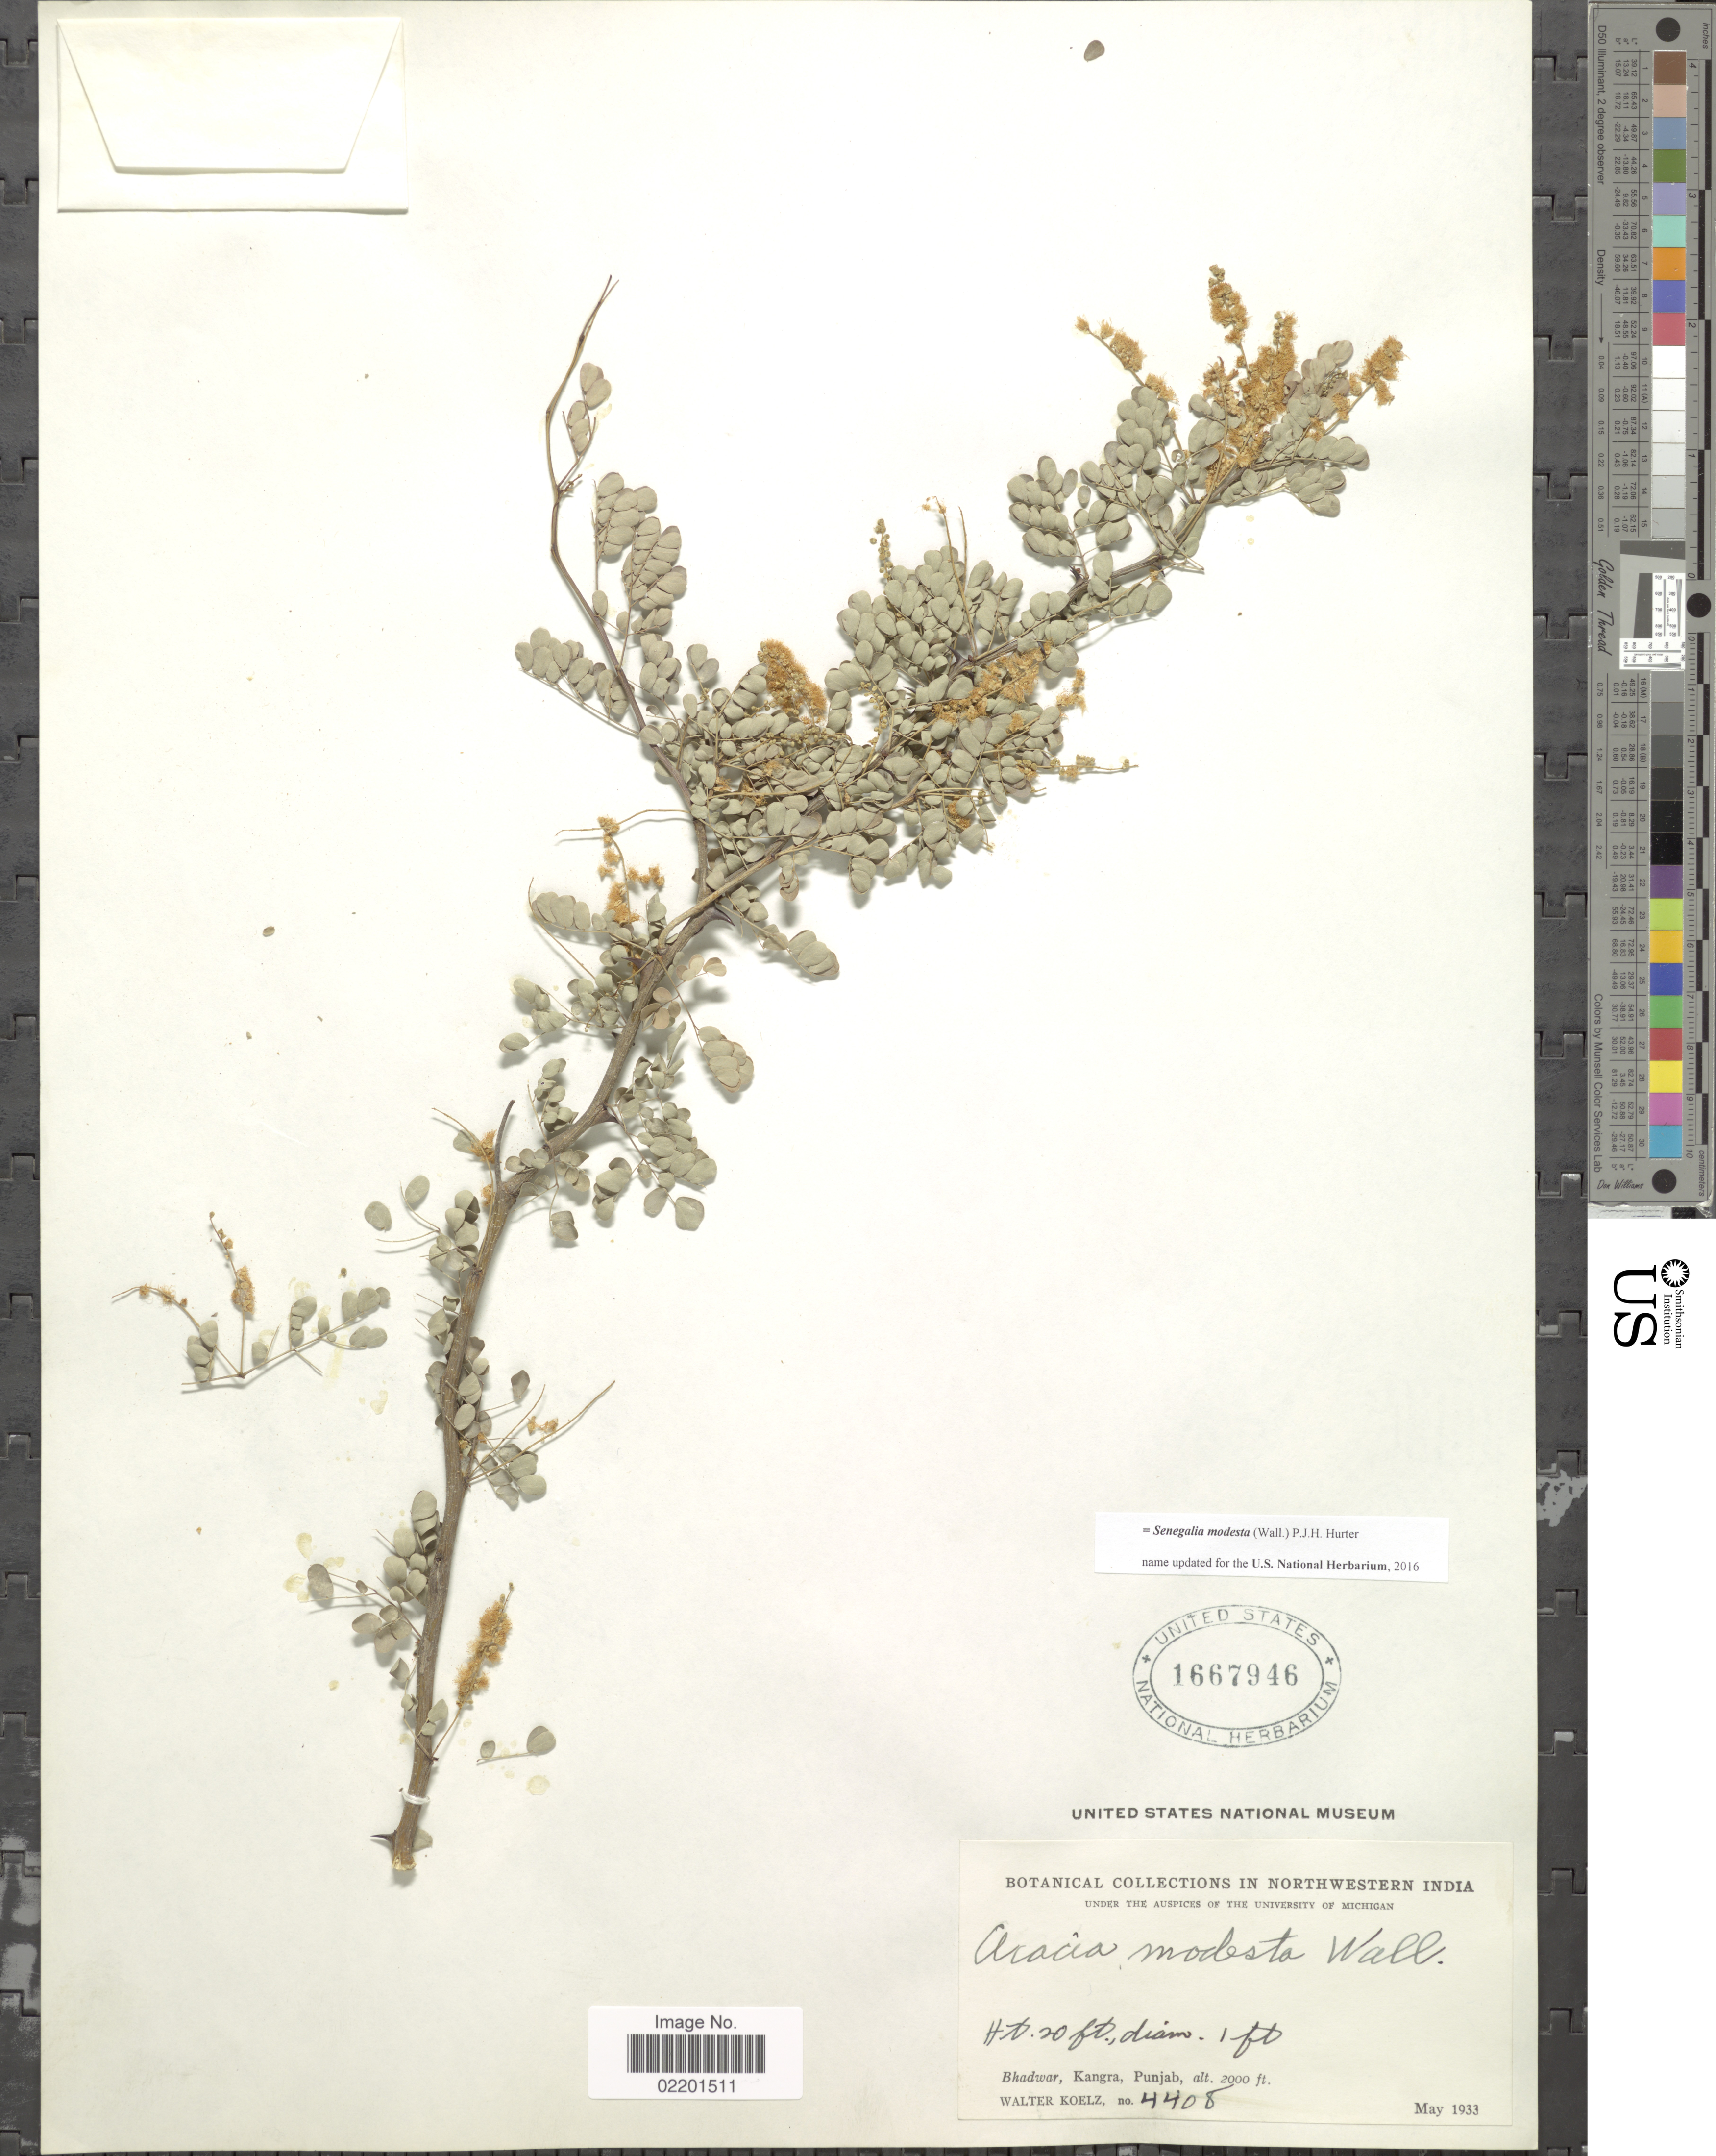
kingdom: Plantae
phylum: Tracheophyta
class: Magnoliopsida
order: Fabales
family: Fabaceae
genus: Senegalia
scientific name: Senegalia modesta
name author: (Wall.) P.J.H. Hurter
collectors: W. N. Koelz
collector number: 4408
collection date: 1933-05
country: India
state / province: Himachal Pradesh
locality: Northwestern India. Bhadwar, Kangra, Punjab.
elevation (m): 610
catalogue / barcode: US 1667946